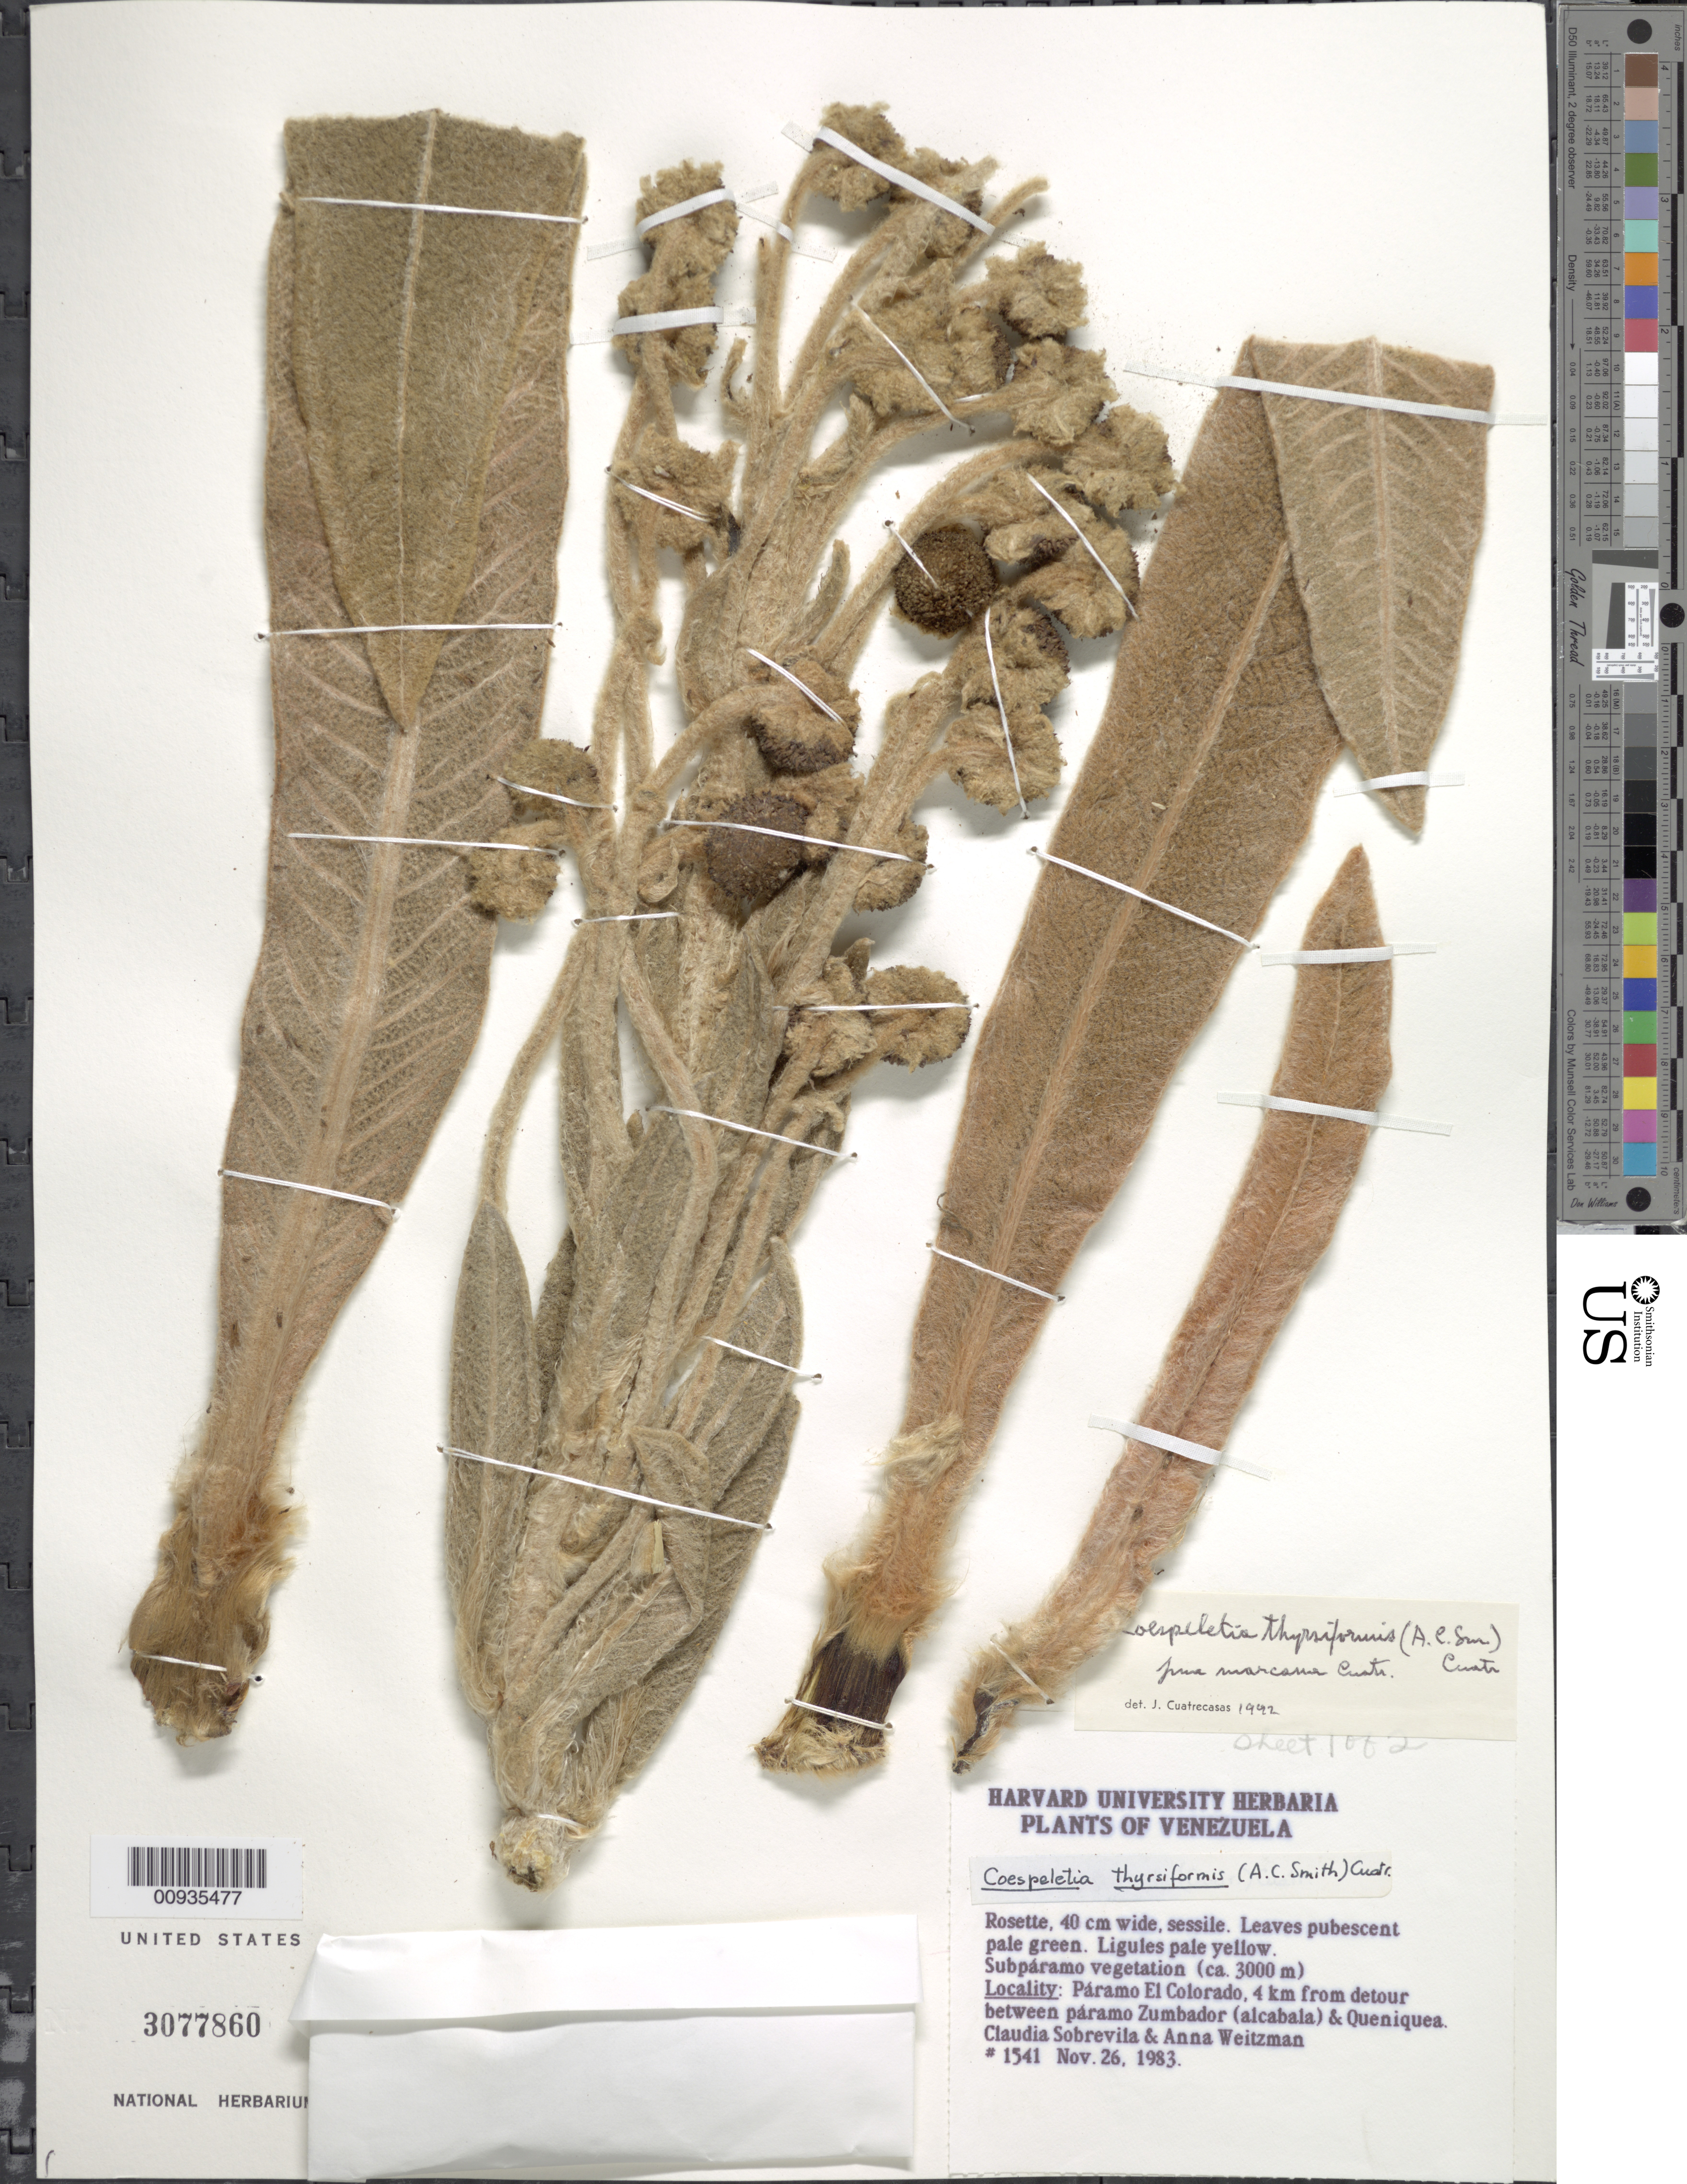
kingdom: Plantae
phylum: Tracheophyta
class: Magnoliopsida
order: Asterales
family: Asteraceae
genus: Coespeletia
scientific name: Coespeletia thyrsiformis f. marcana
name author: (A.C. Sm.) Cuatrec.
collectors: C. Sobrevila & A. Weitzman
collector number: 1541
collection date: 1983-11-26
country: Venezuela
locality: Páramo del Colorado. 4 km from detour between páramo Zumbador (alcabala) & Queniquea.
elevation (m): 3000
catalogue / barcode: US 3077860